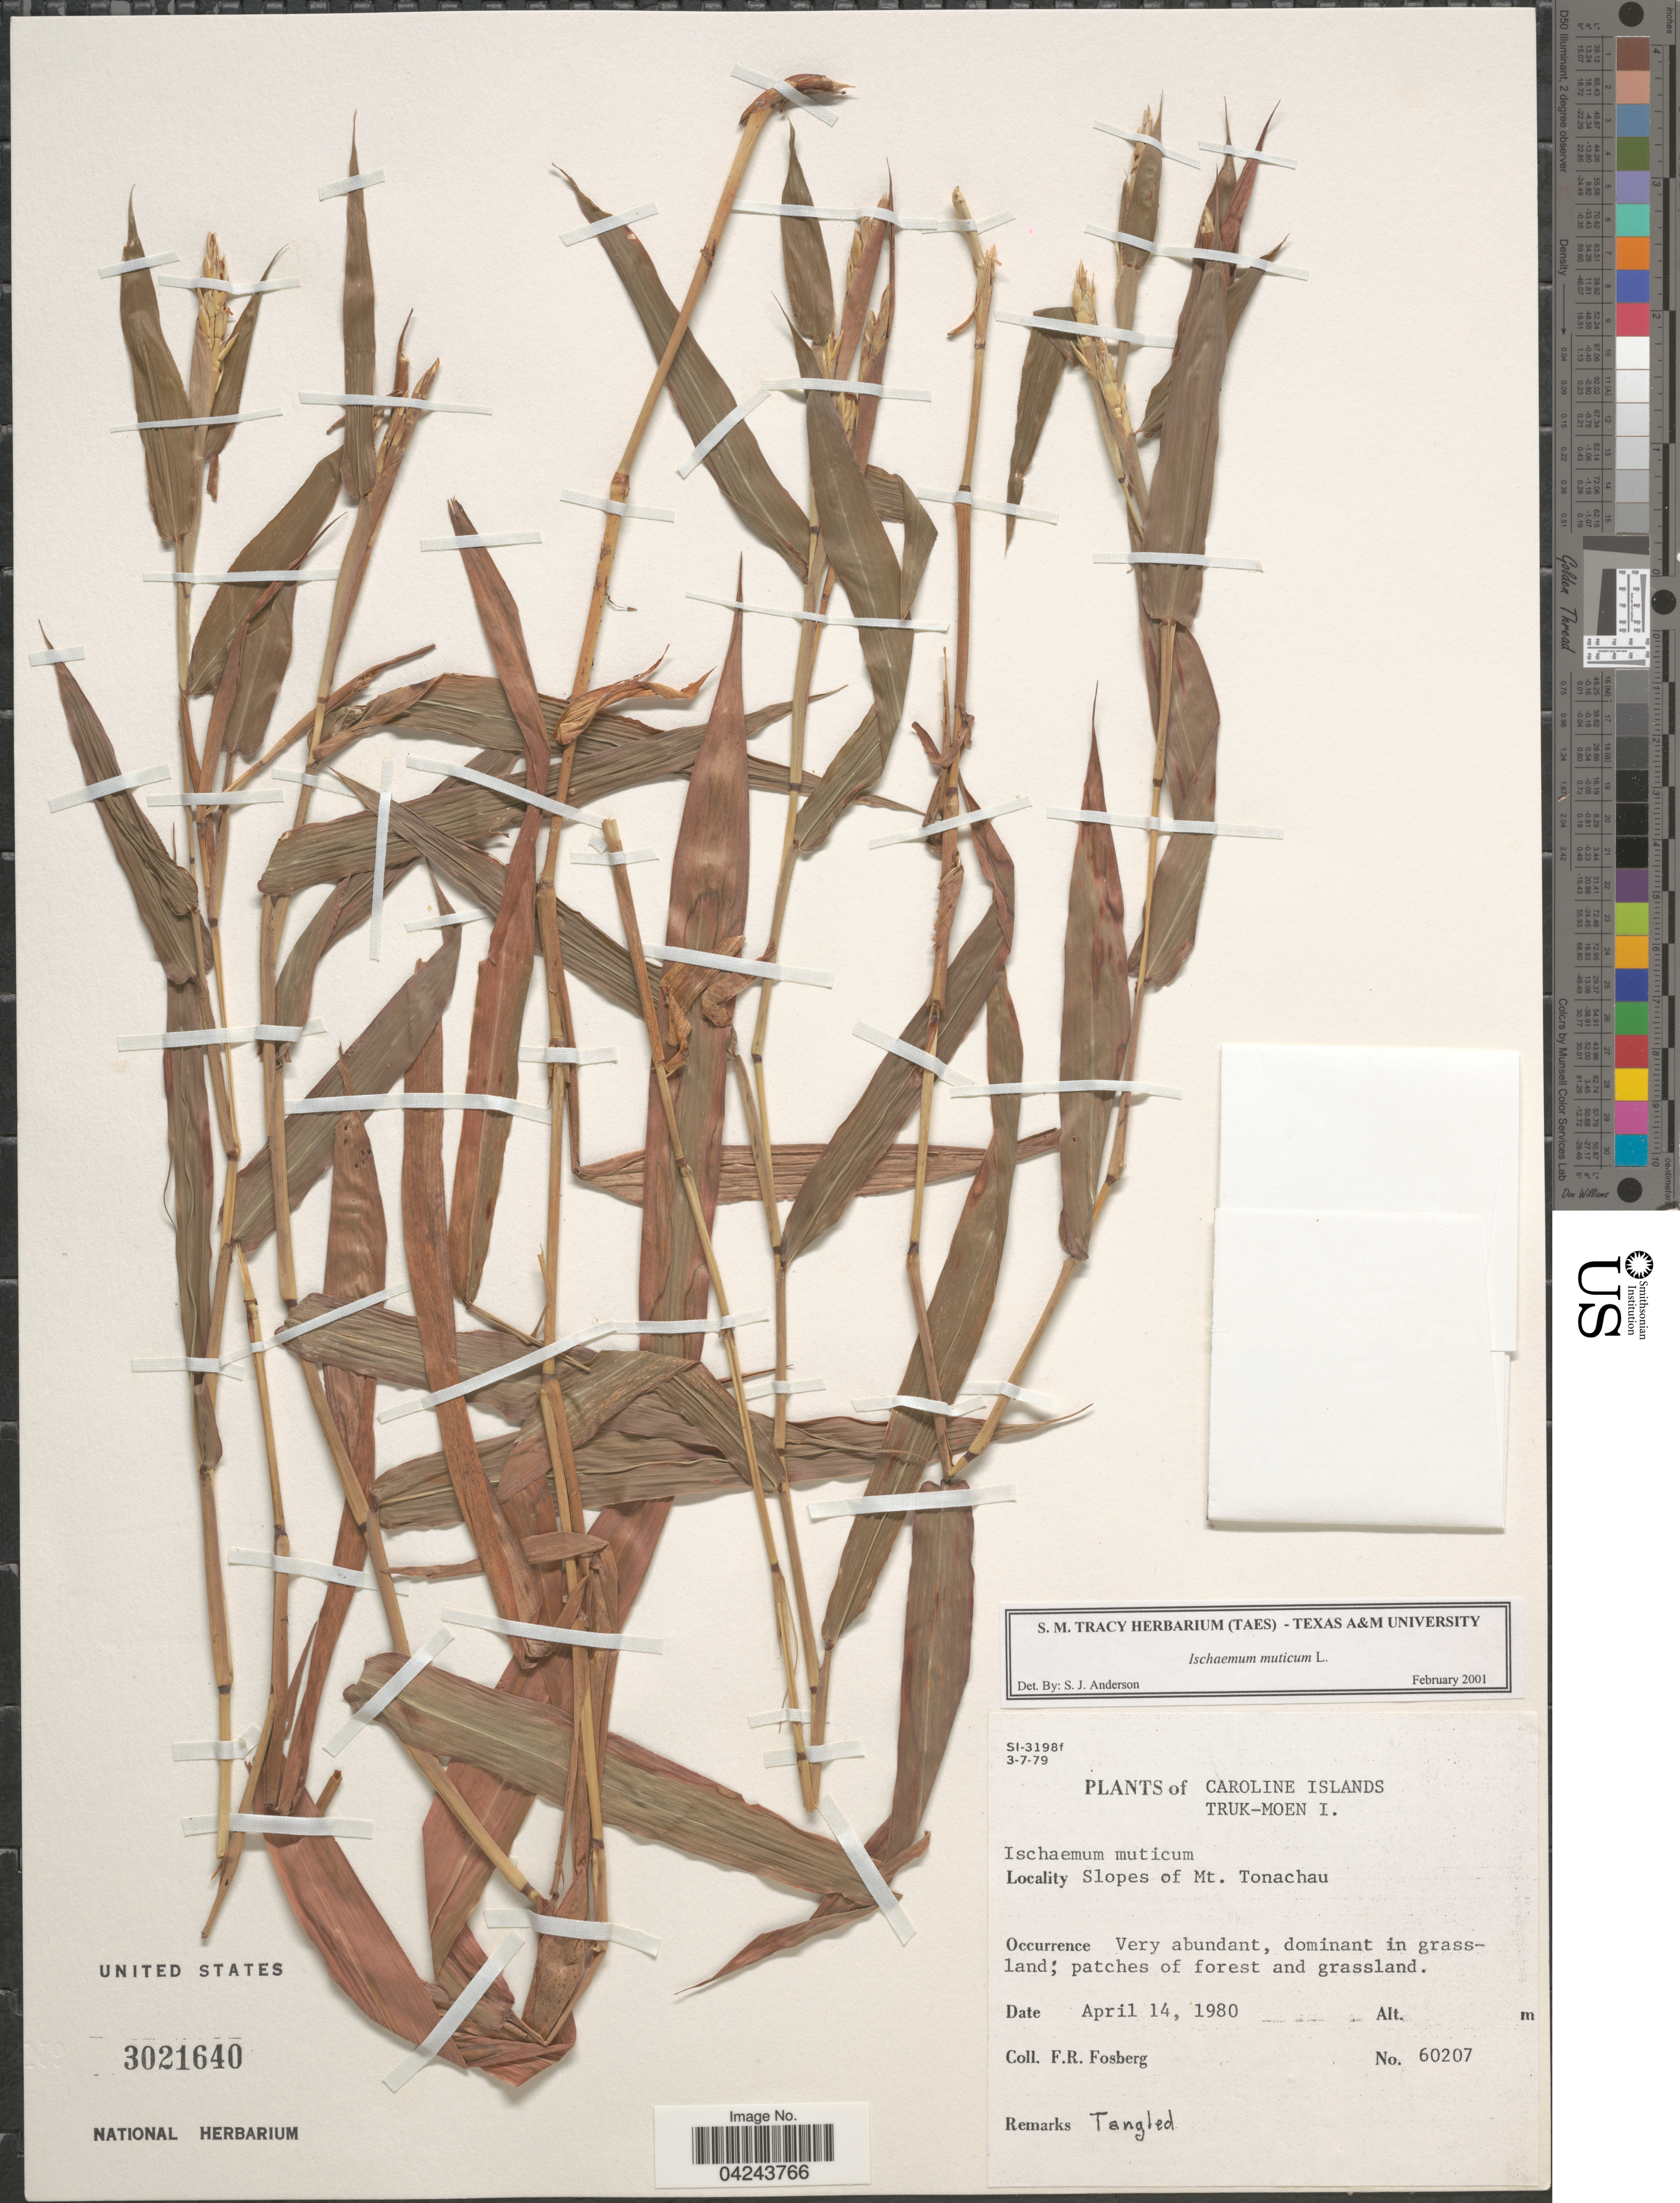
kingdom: Plantae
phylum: Tracheophyta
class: Liliopsida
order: Poales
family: Poaceae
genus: Ischaemum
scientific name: Ischaemum muticum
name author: L.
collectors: F. R. Fosberg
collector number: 60207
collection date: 1980-04-14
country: Micronesia, Federated States of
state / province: Truk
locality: Caroline Islands. Truk-Moen I. Slopes of Mt. Tonachau.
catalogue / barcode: US 3021640